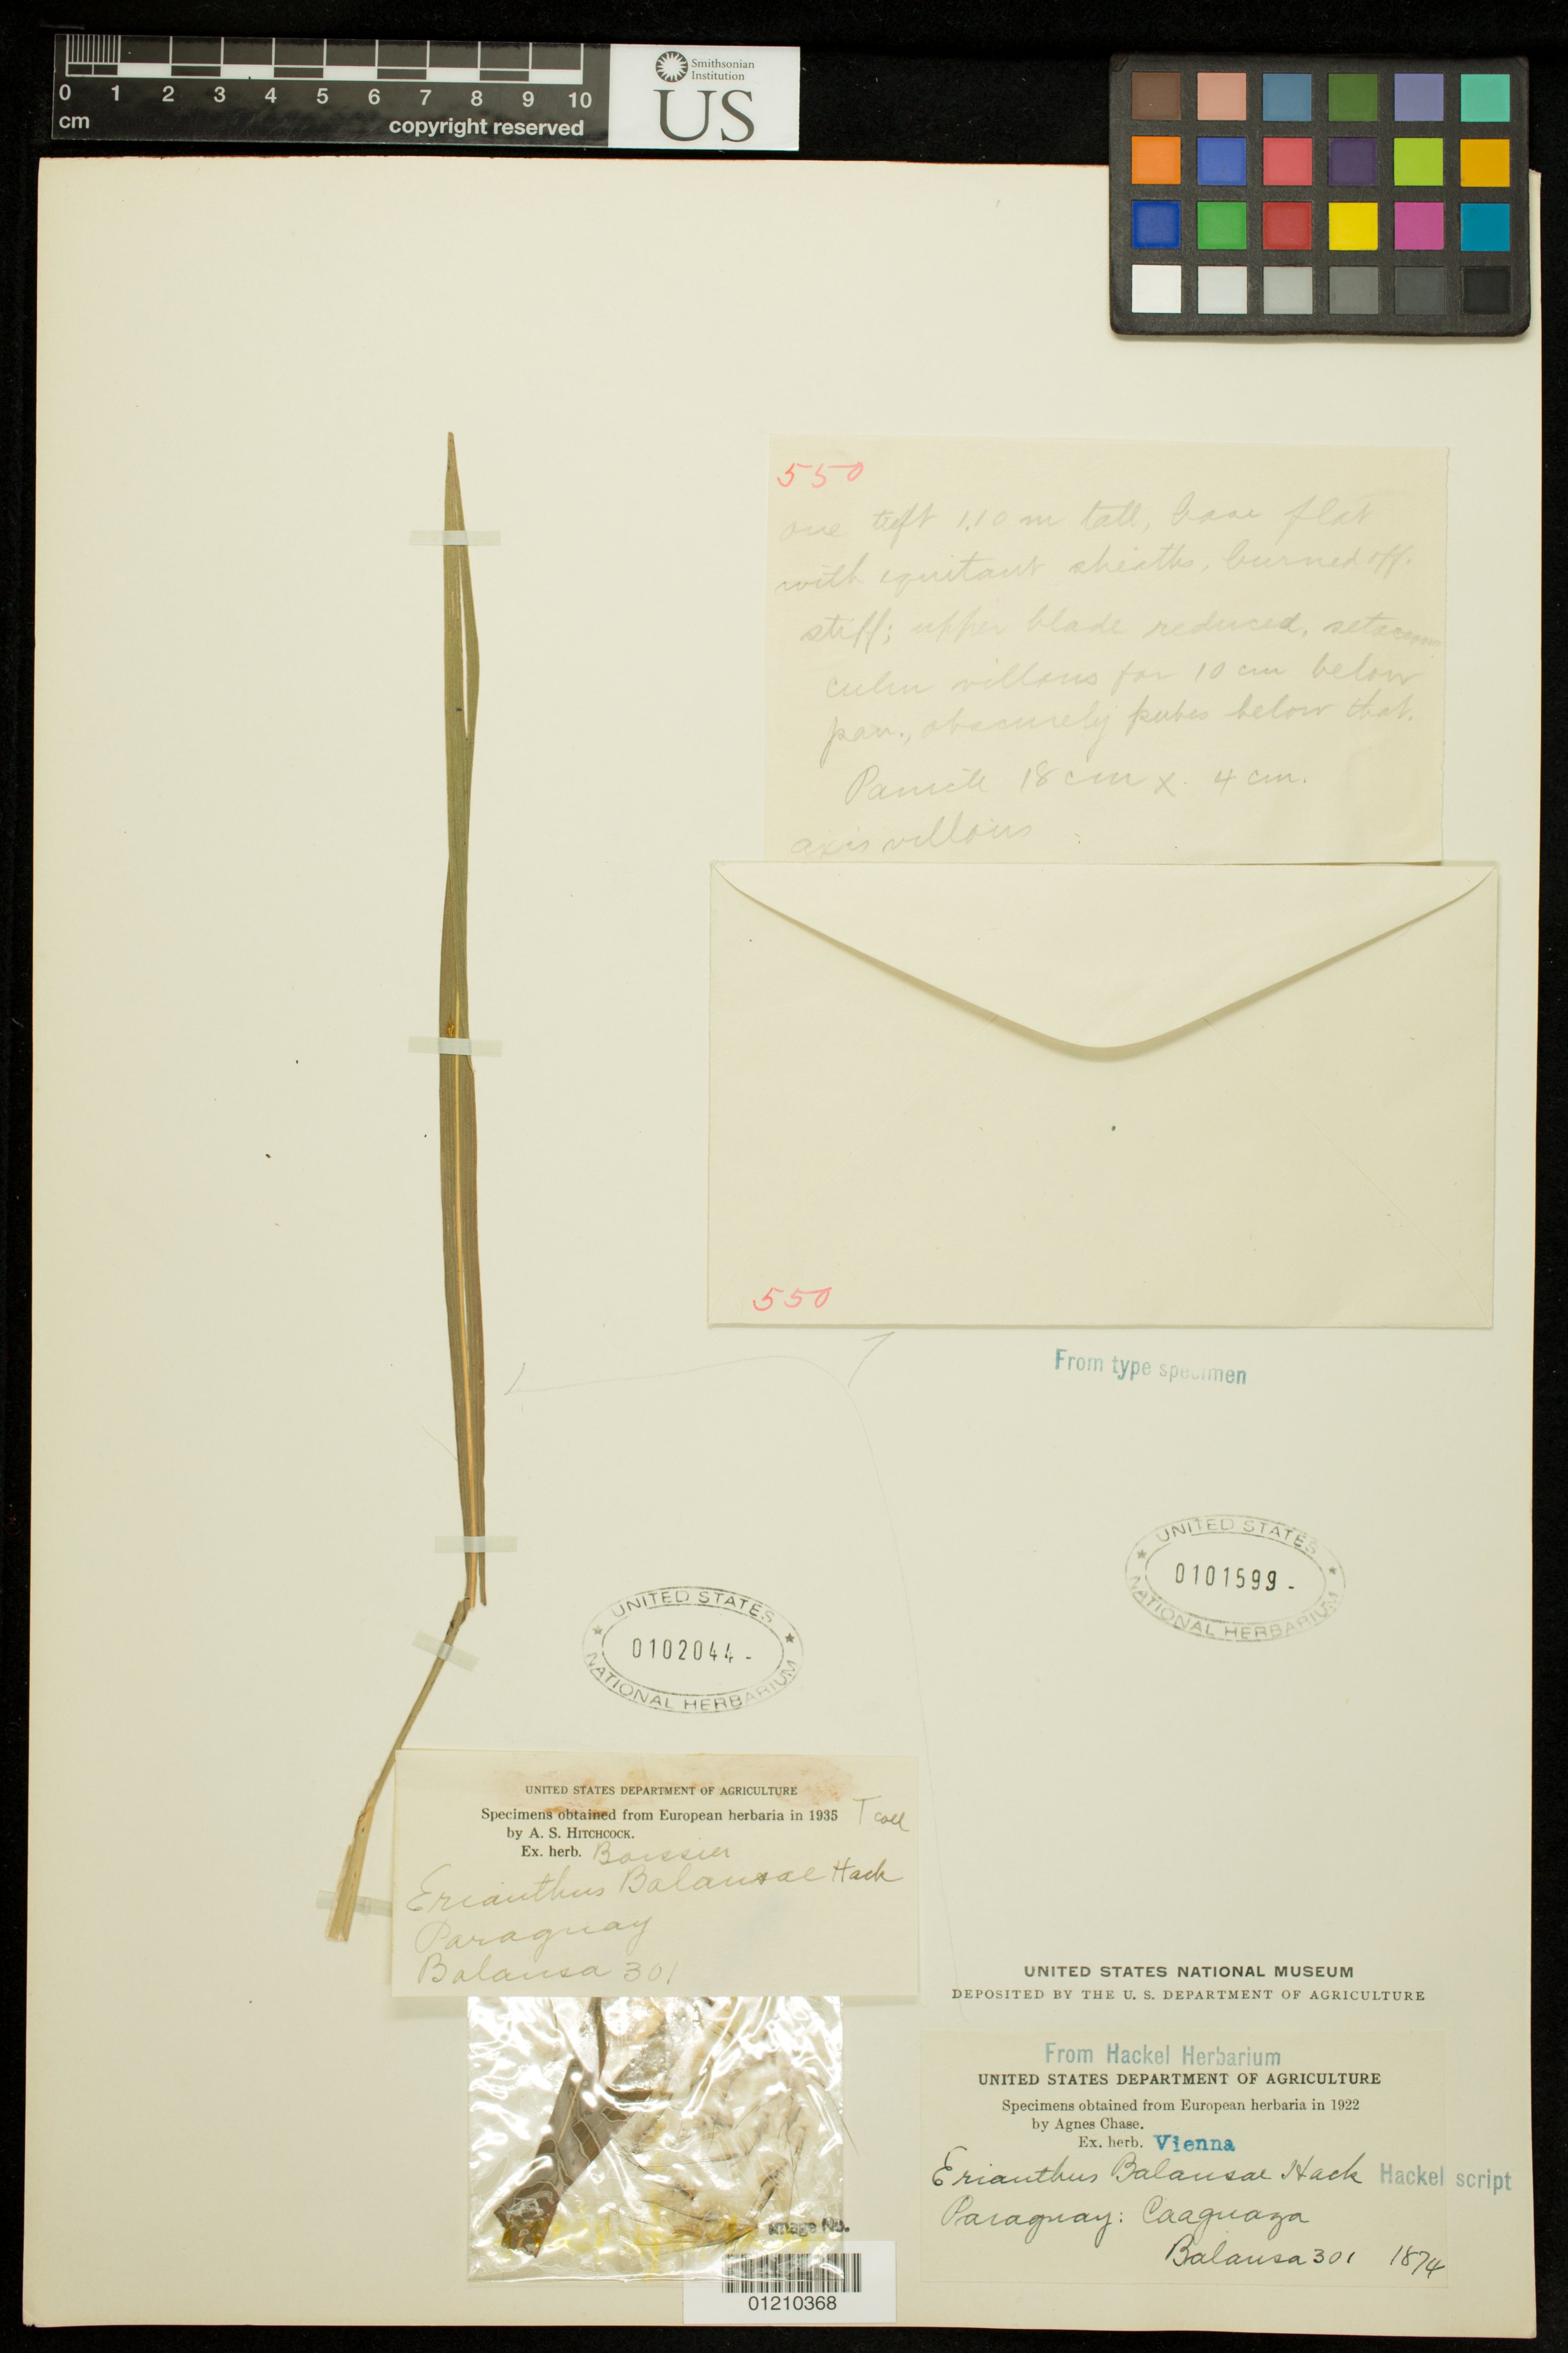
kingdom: Plantae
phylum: Tracheophyta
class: Liliopsida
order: Poales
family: Poaceae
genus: Erianthus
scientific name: Erianthus balansae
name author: Hack.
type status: Isotype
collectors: B. Balansa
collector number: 301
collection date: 1874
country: Paraguay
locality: Caaguazu.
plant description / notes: Fragmentary material of type specimen ex herb. Vienna.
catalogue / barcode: US 101599-2